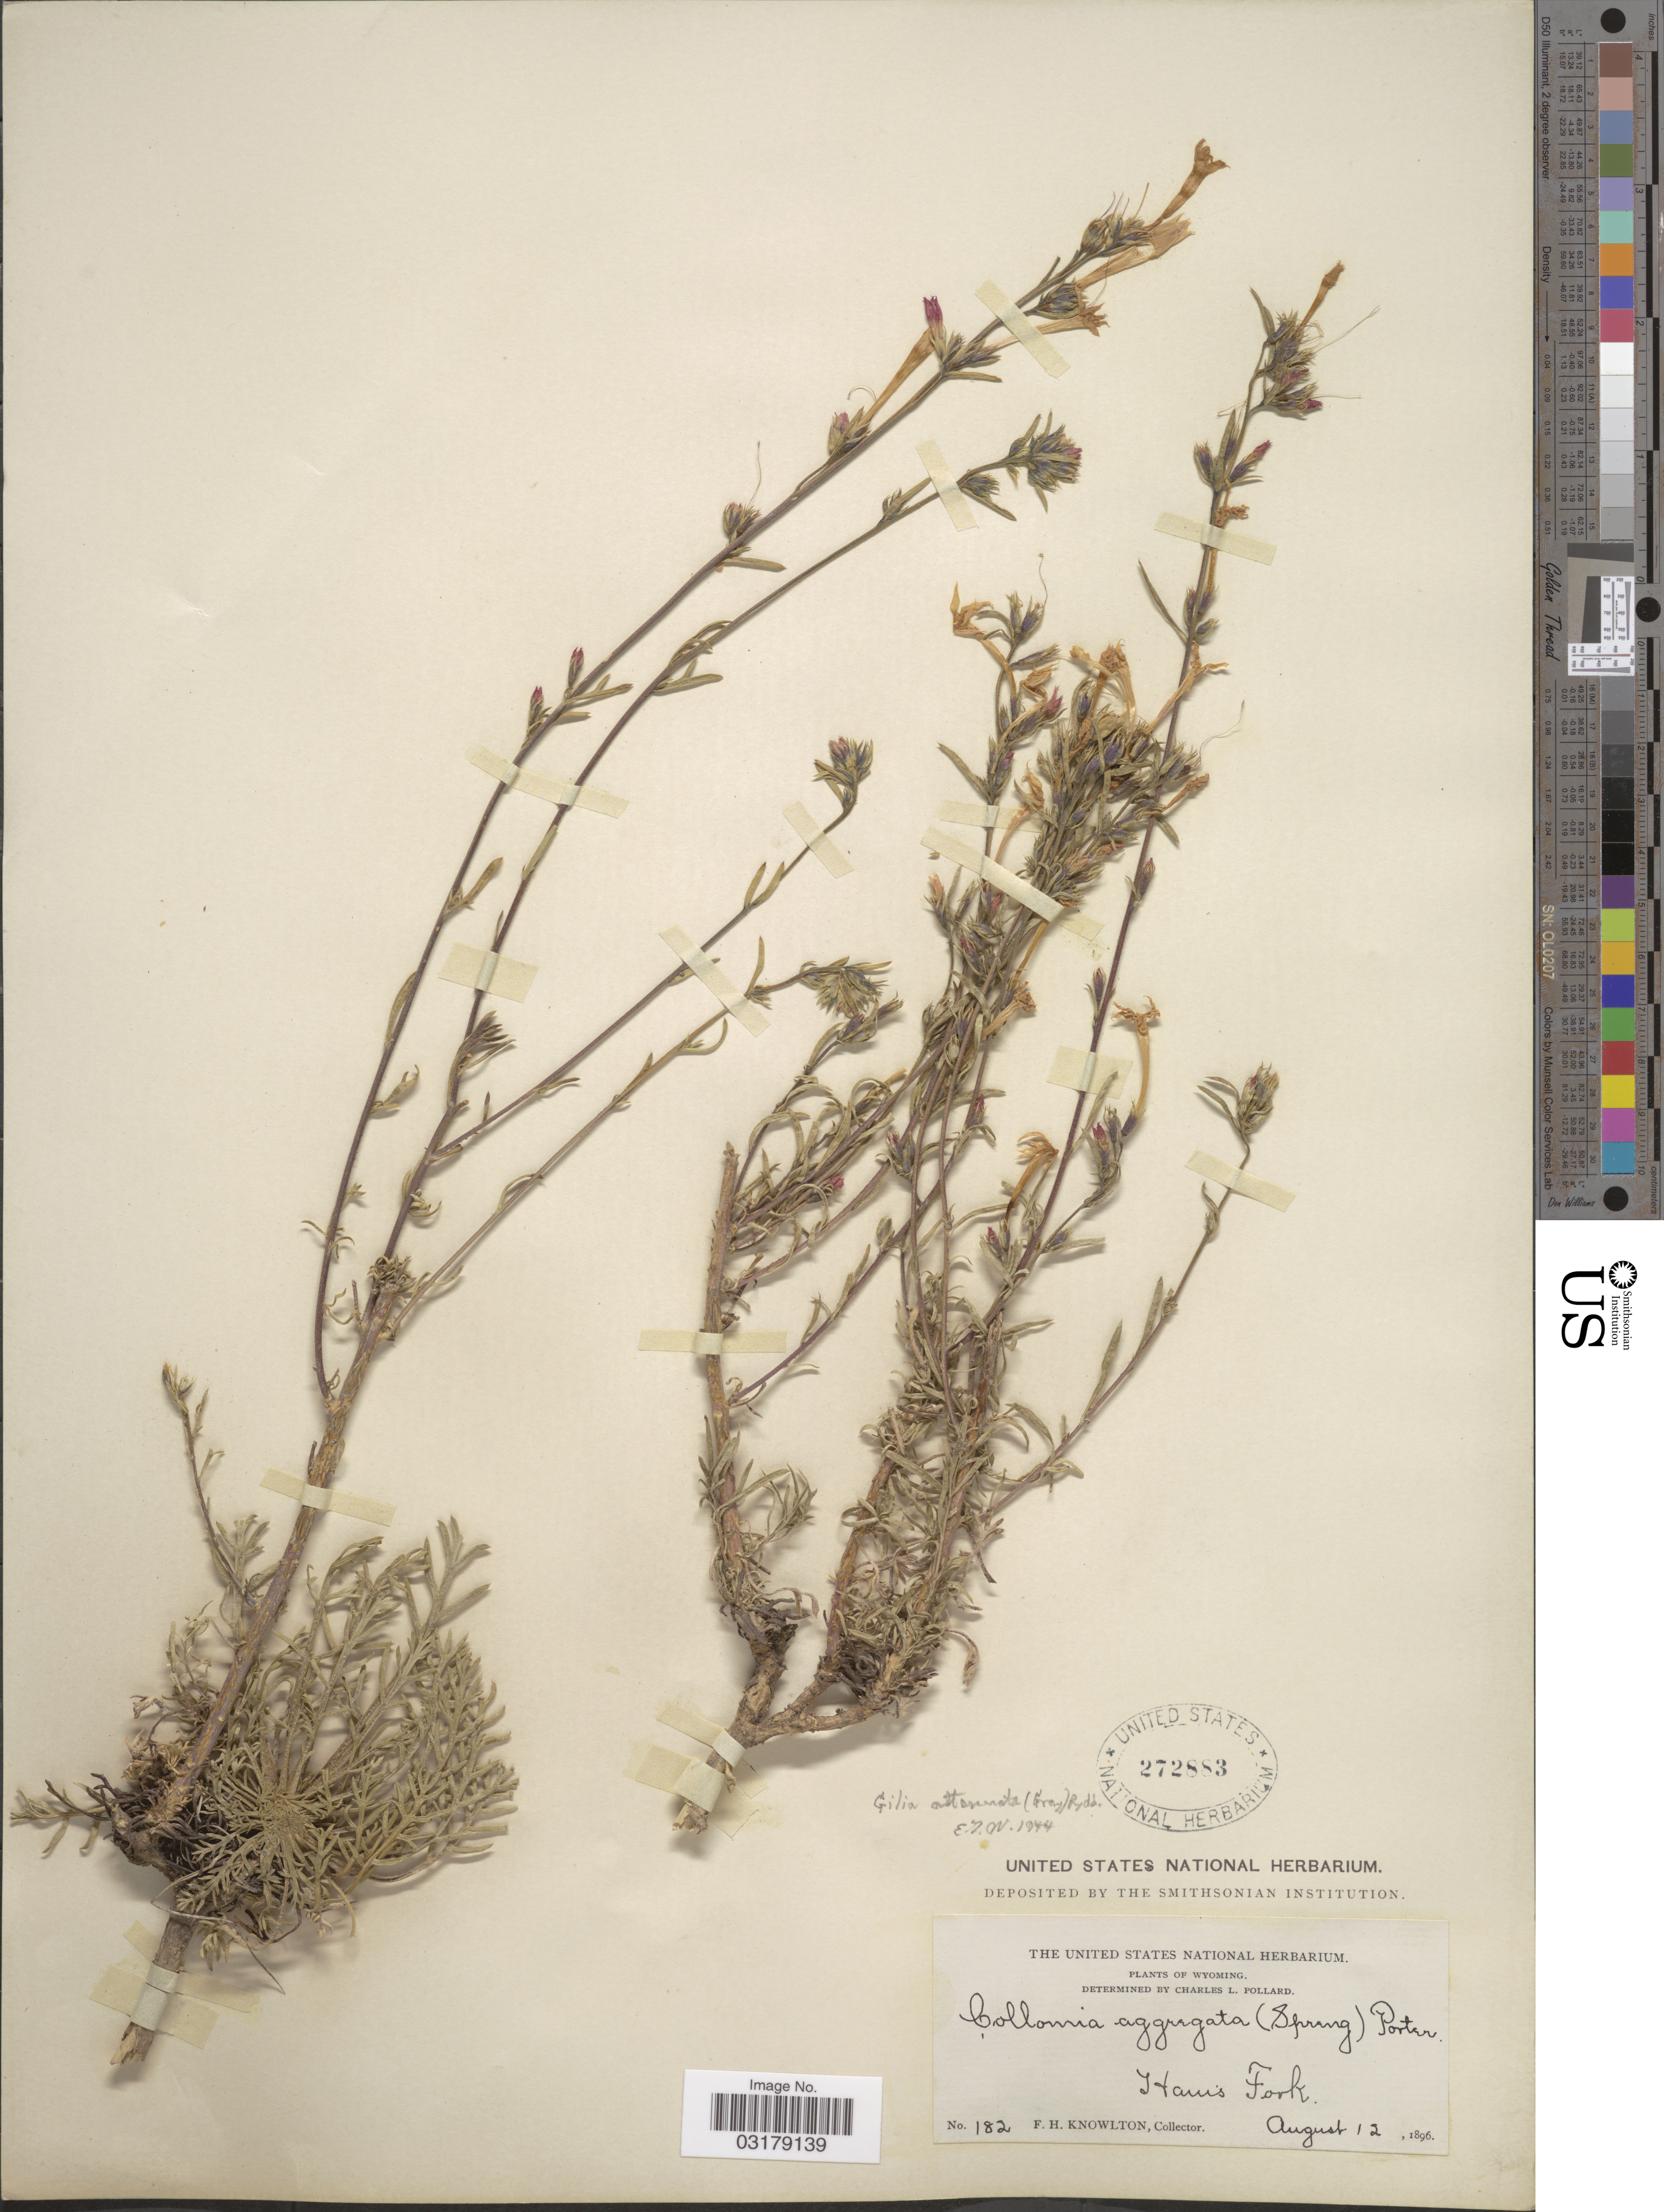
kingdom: Plantae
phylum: Tracheophyta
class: Magnoliopsida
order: Ericales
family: Polemoniaceae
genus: Ipomopsis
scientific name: Ipomopsis aggregata subsp. attenuata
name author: (A. Gray) V.E. Grant & A.D. Grant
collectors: F. H. Knowlton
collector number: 182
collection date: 1896-08-12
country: United States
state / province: Wyoming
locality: Ham's Fork.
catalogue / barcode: US 272883